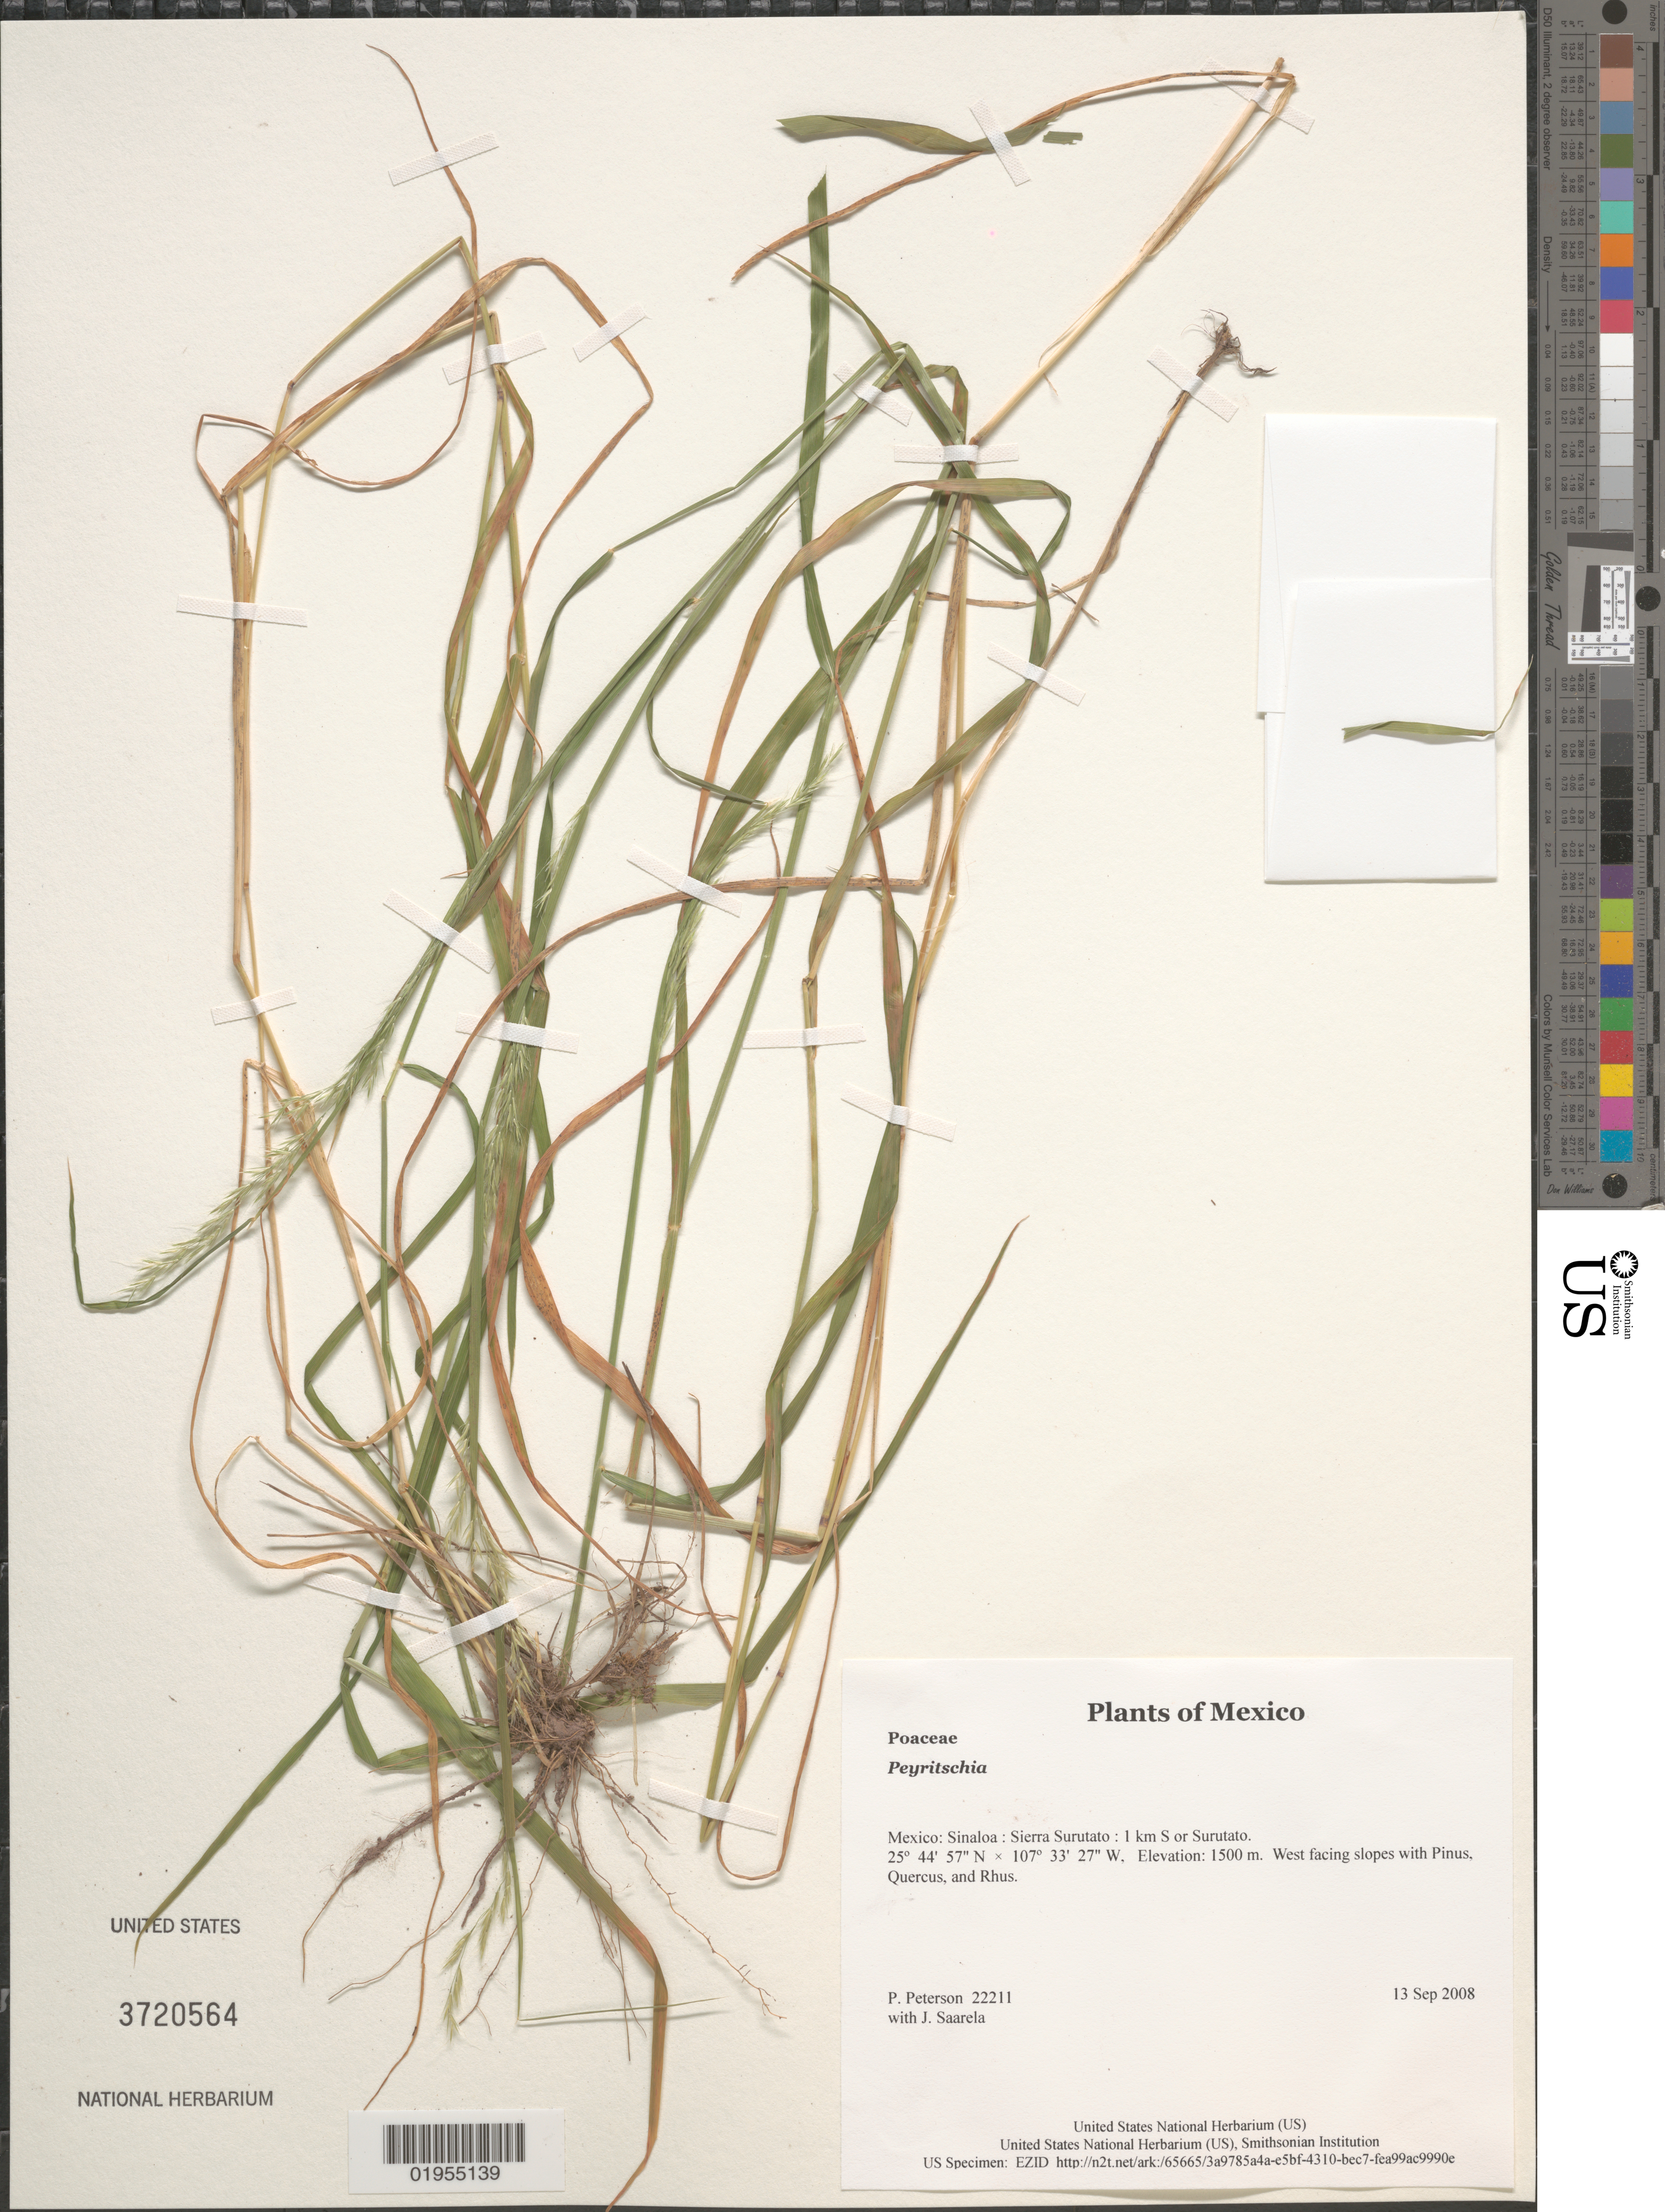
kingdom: Plantae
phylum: Tracheophyta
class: Liliopsida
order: Poales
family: Poaceae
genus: Peyritschia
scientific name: Peyritschia sp.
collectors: P. M. Peterson & J. Saarela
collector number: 22211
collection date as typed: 13 Sep 2008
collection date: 2008-09-13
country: Mexico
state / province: Sinaloa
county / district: Sierra Surutato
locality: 1 km S or Surutato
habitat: West facing slopes with Pinus, Quercus, and Rhus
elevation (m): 1500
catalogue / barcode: US 3720564